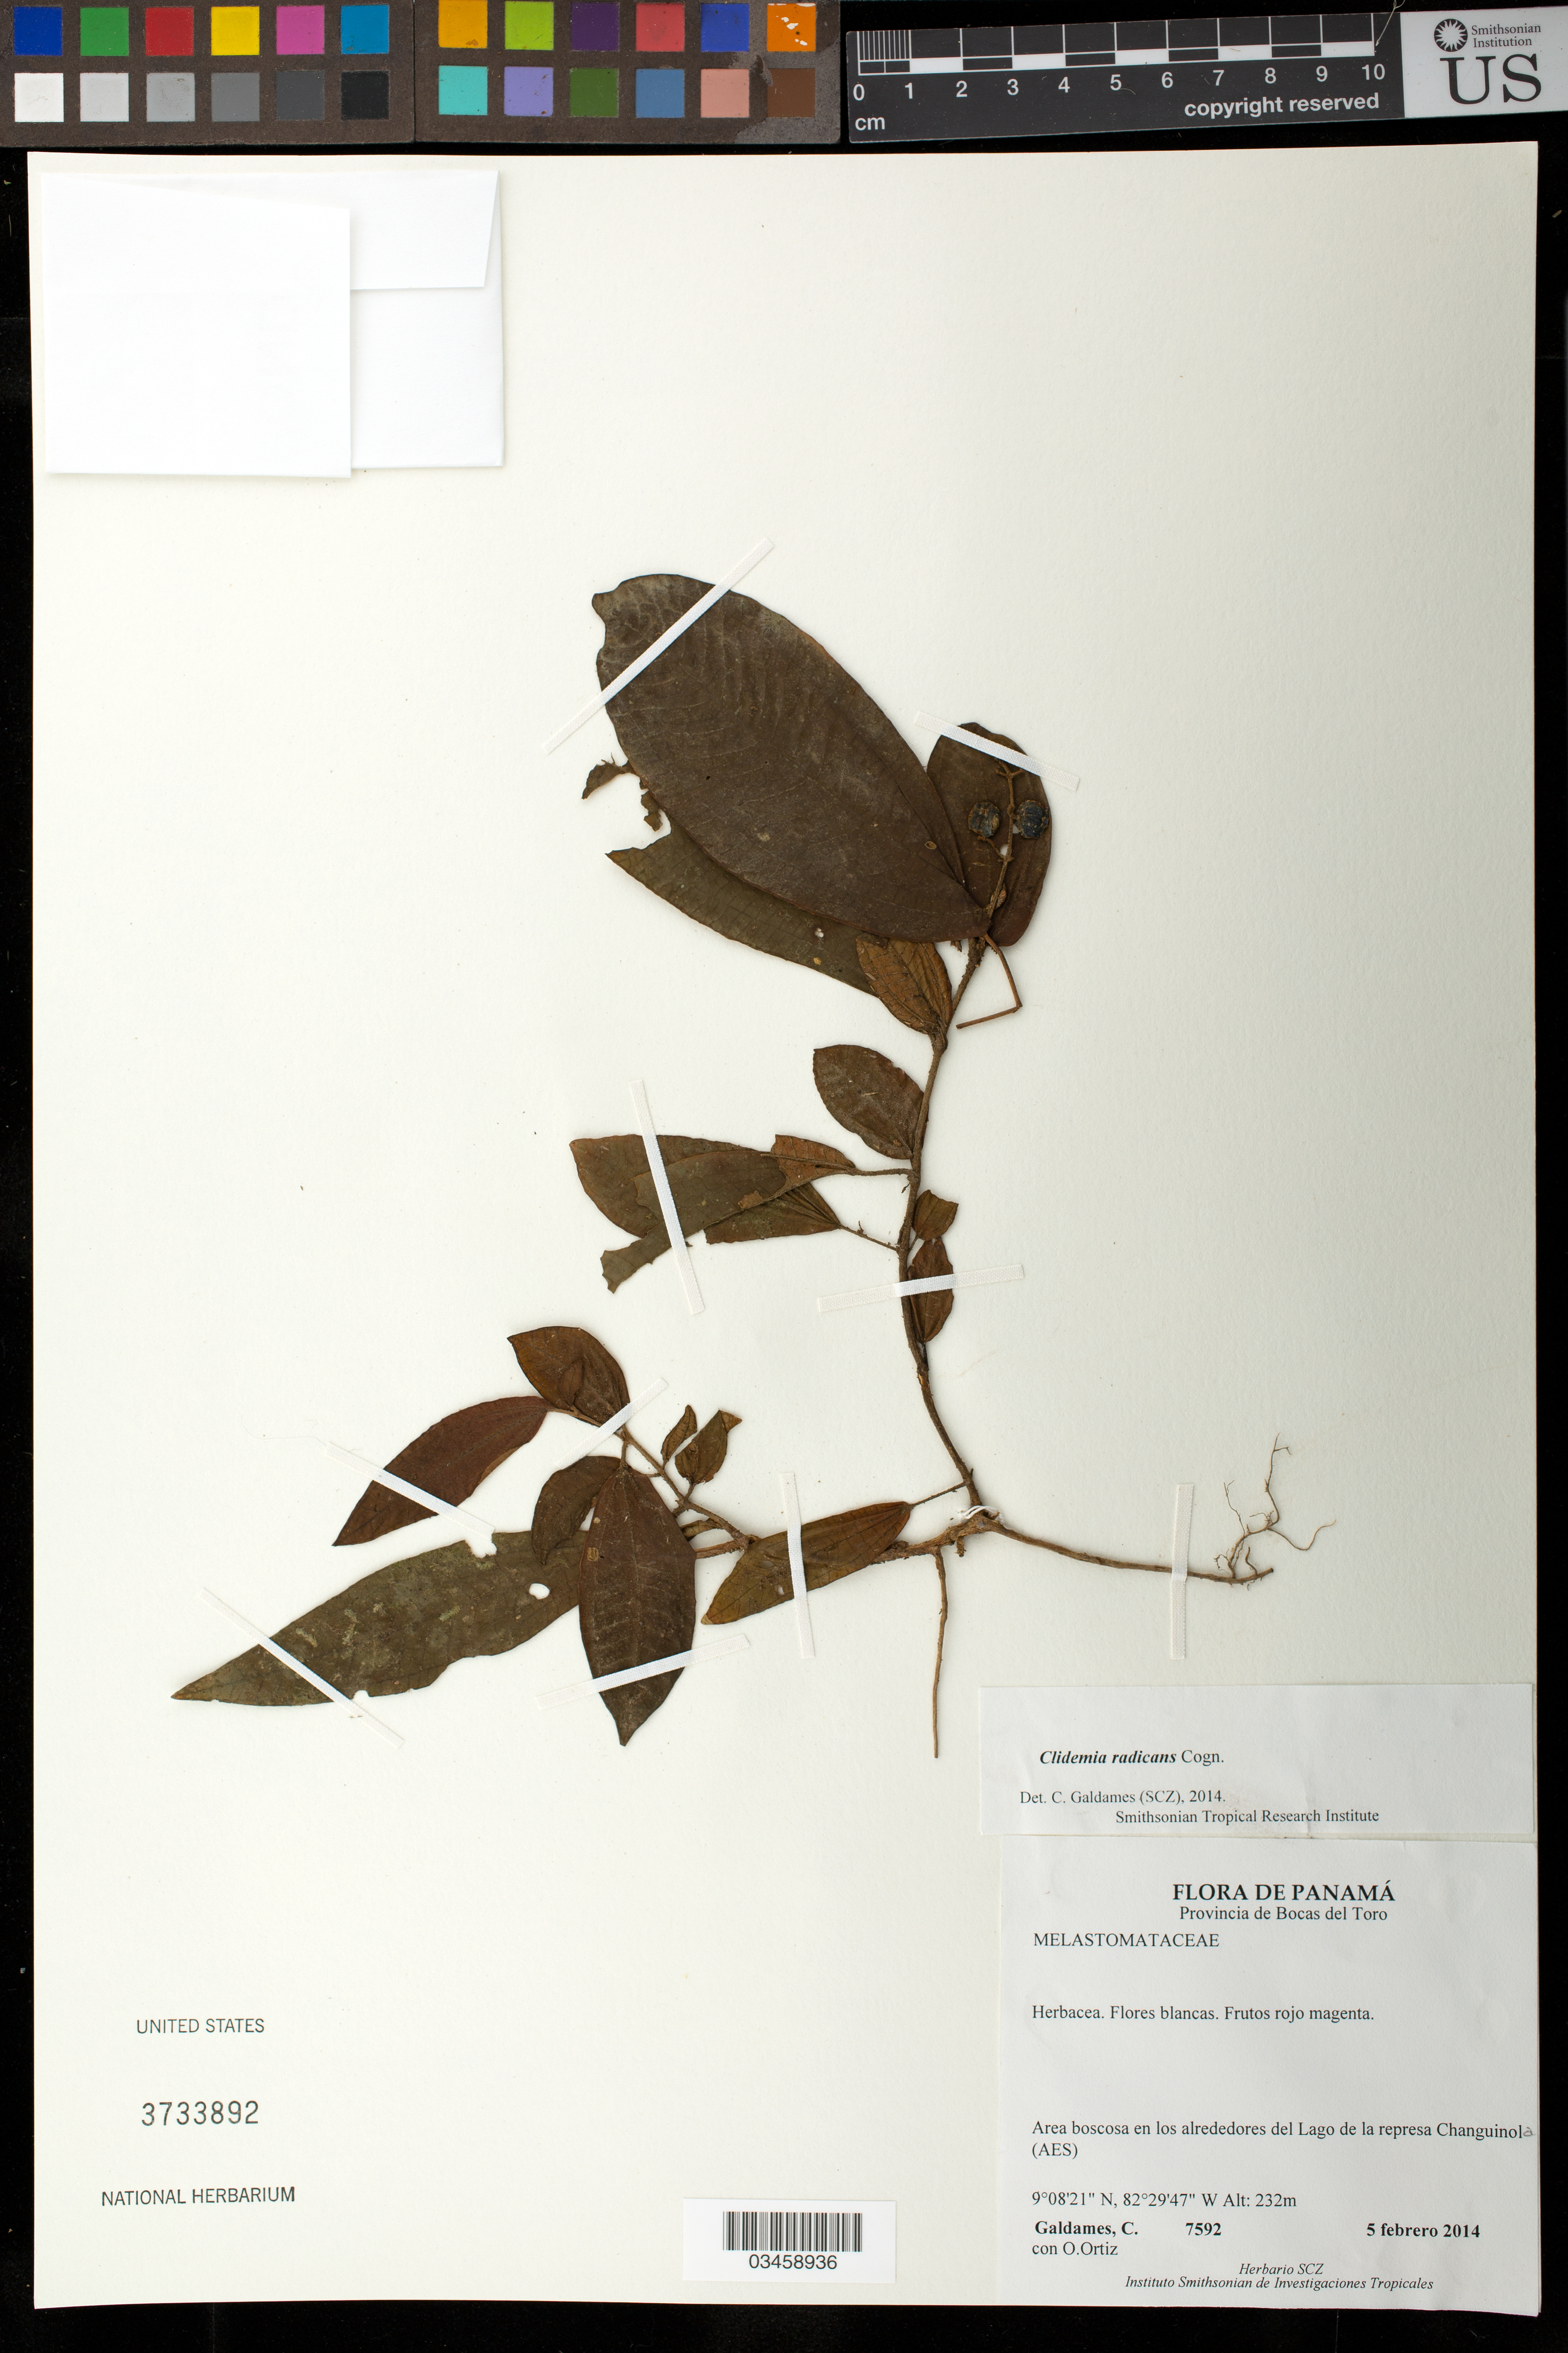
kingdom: Plantae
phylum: Tracheophyta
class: Magnoliopsida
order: Myrtales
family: Melastomataceae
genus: Clidemia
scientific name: Clidemia radicans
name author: Cogn.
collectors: C. Galdames, O. O. Ortiz & D. Artola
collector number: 7592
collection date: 2014-02-05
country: Panama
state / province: Bocas del Toro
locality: Area boscosa en los alrededores del Lago de la represa Changuinola I (AES)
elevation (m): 232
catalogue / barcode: US 3733892